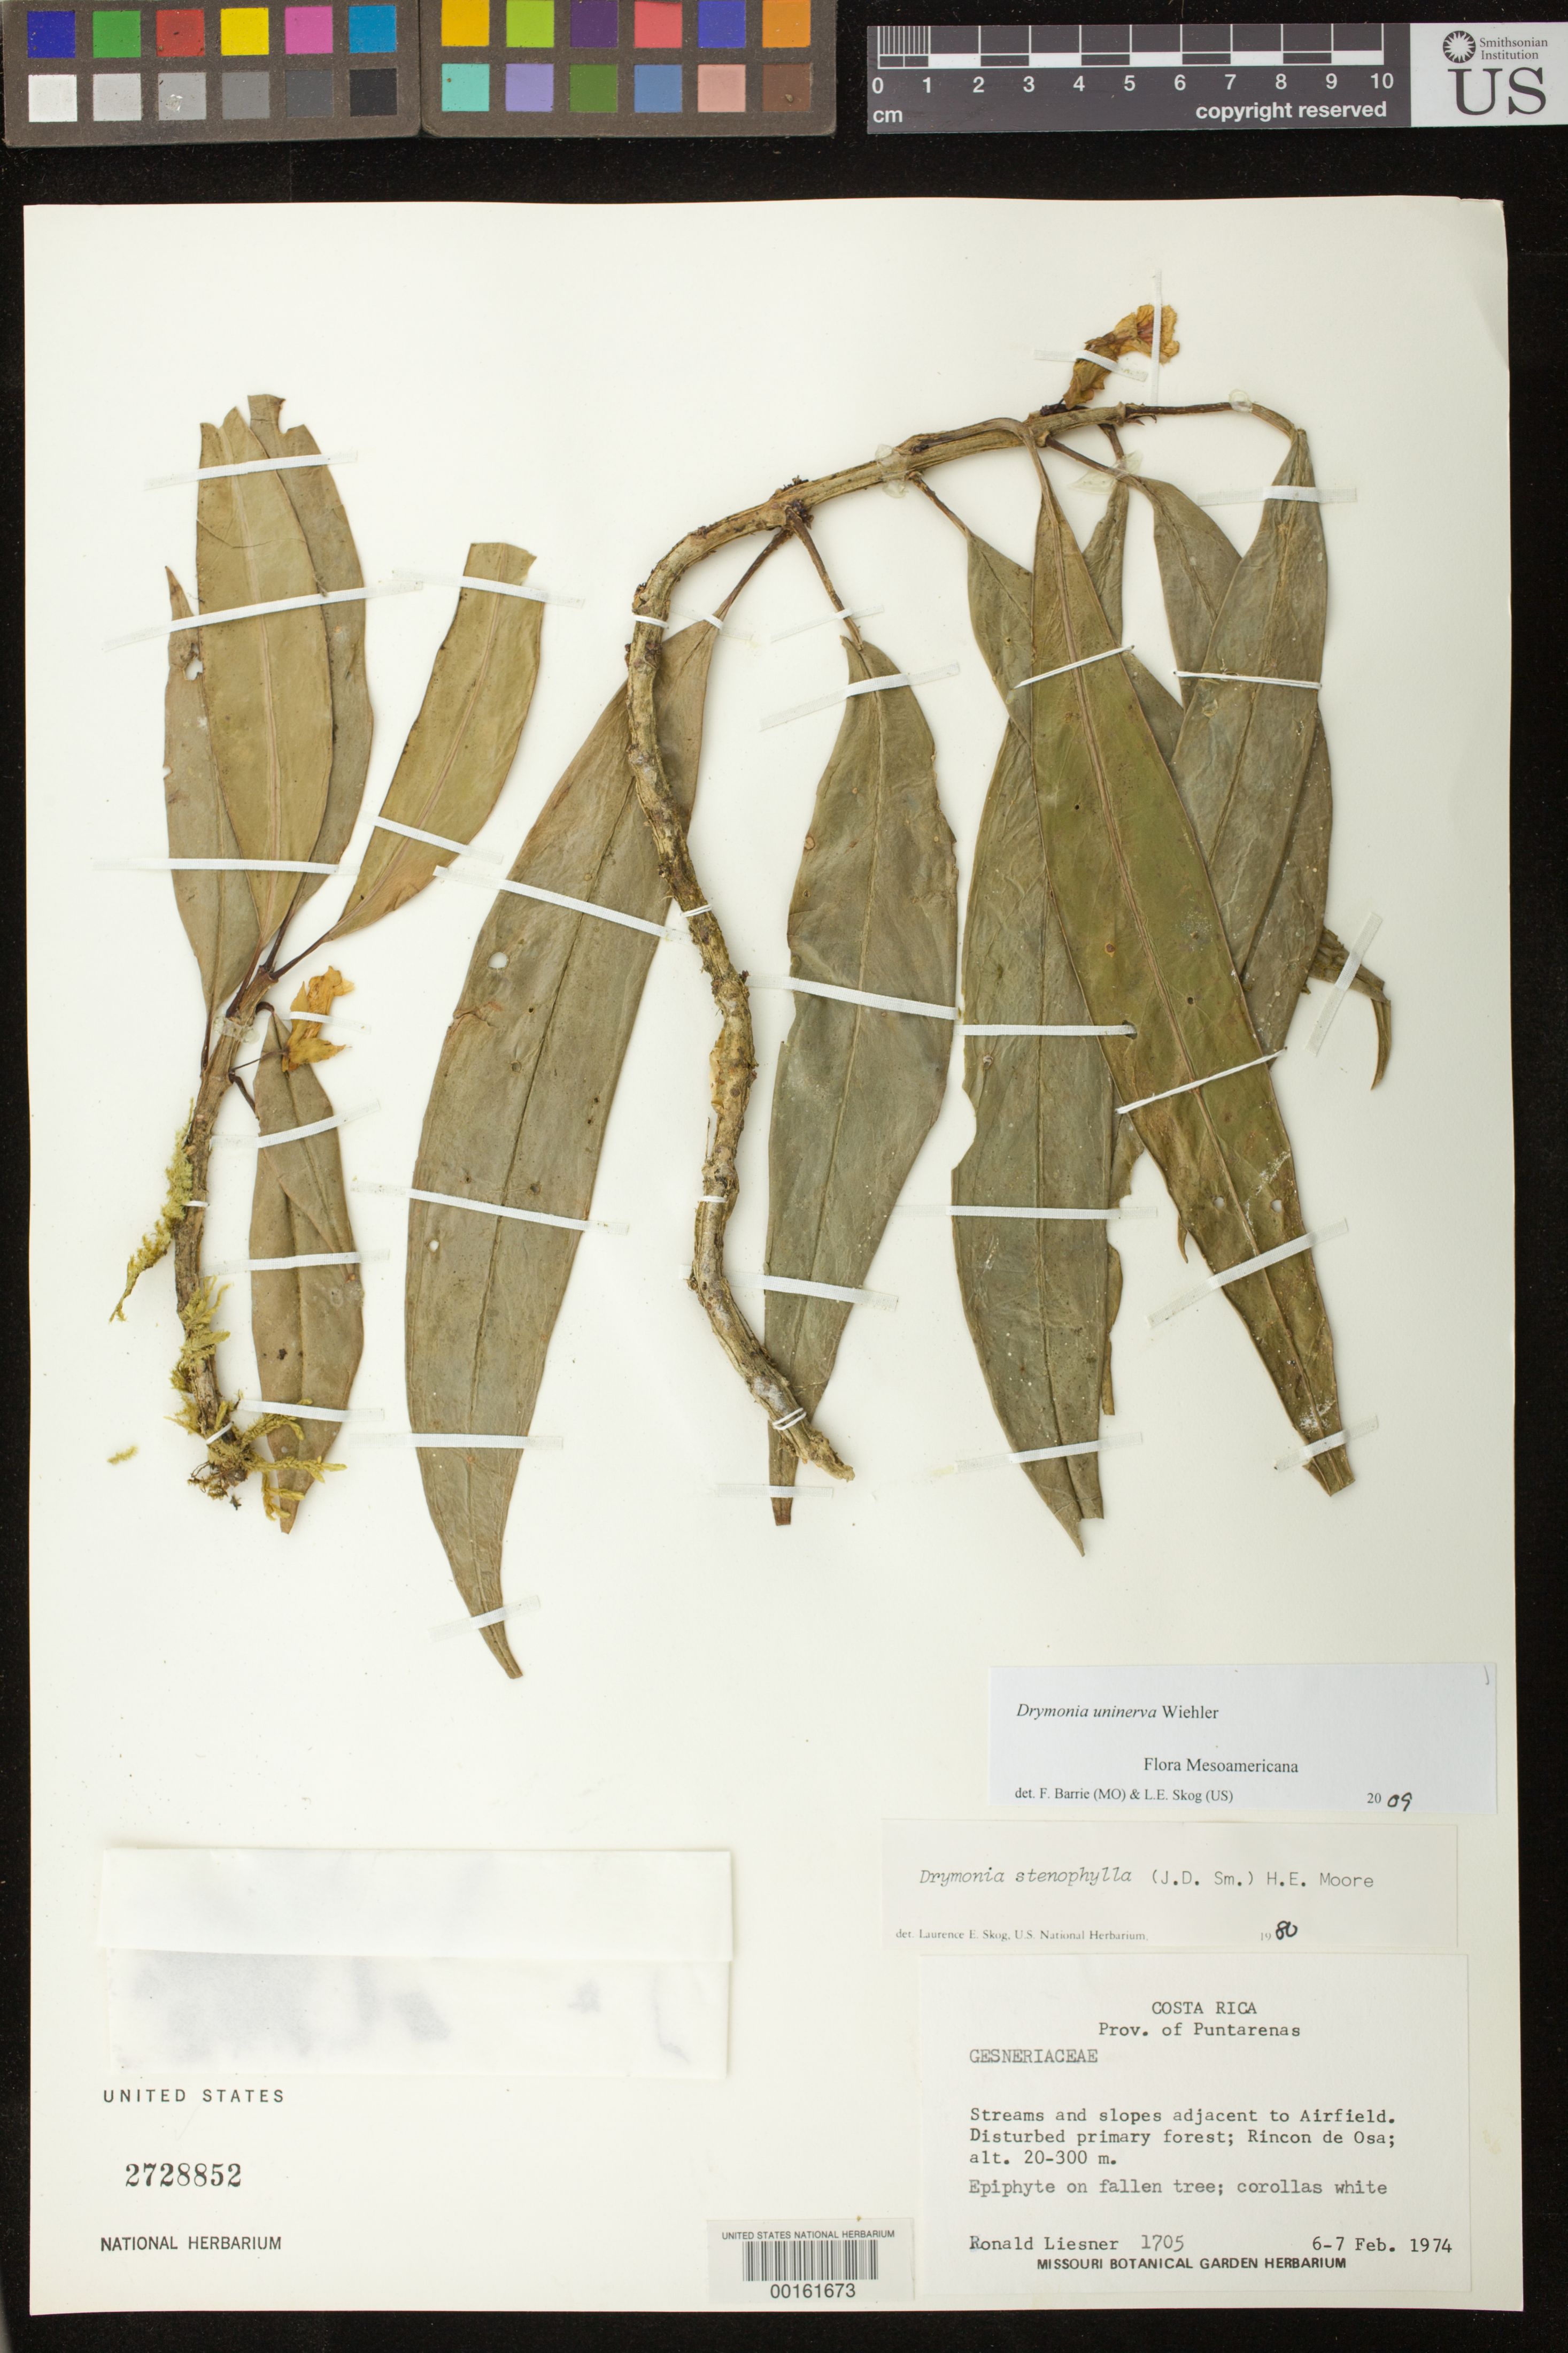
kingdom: Plantae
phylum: Tracheophyta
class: Magnoliopsida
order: Lamiales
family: Gesneriaceae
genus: Drymonia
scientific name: Drymonia uninerva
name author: Wiehler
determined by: Barrie, F. R.; Skog, Laurence E.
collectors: R. L. Liesner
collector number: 1705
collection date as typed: Feb 1974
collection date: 1974-02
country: Costa Rica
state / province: Puntarenas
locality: Streams and slopes adjacent to airfield, Rincon de Osa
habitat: Disturbed primary forest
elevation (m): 20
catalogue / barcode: US 2728852